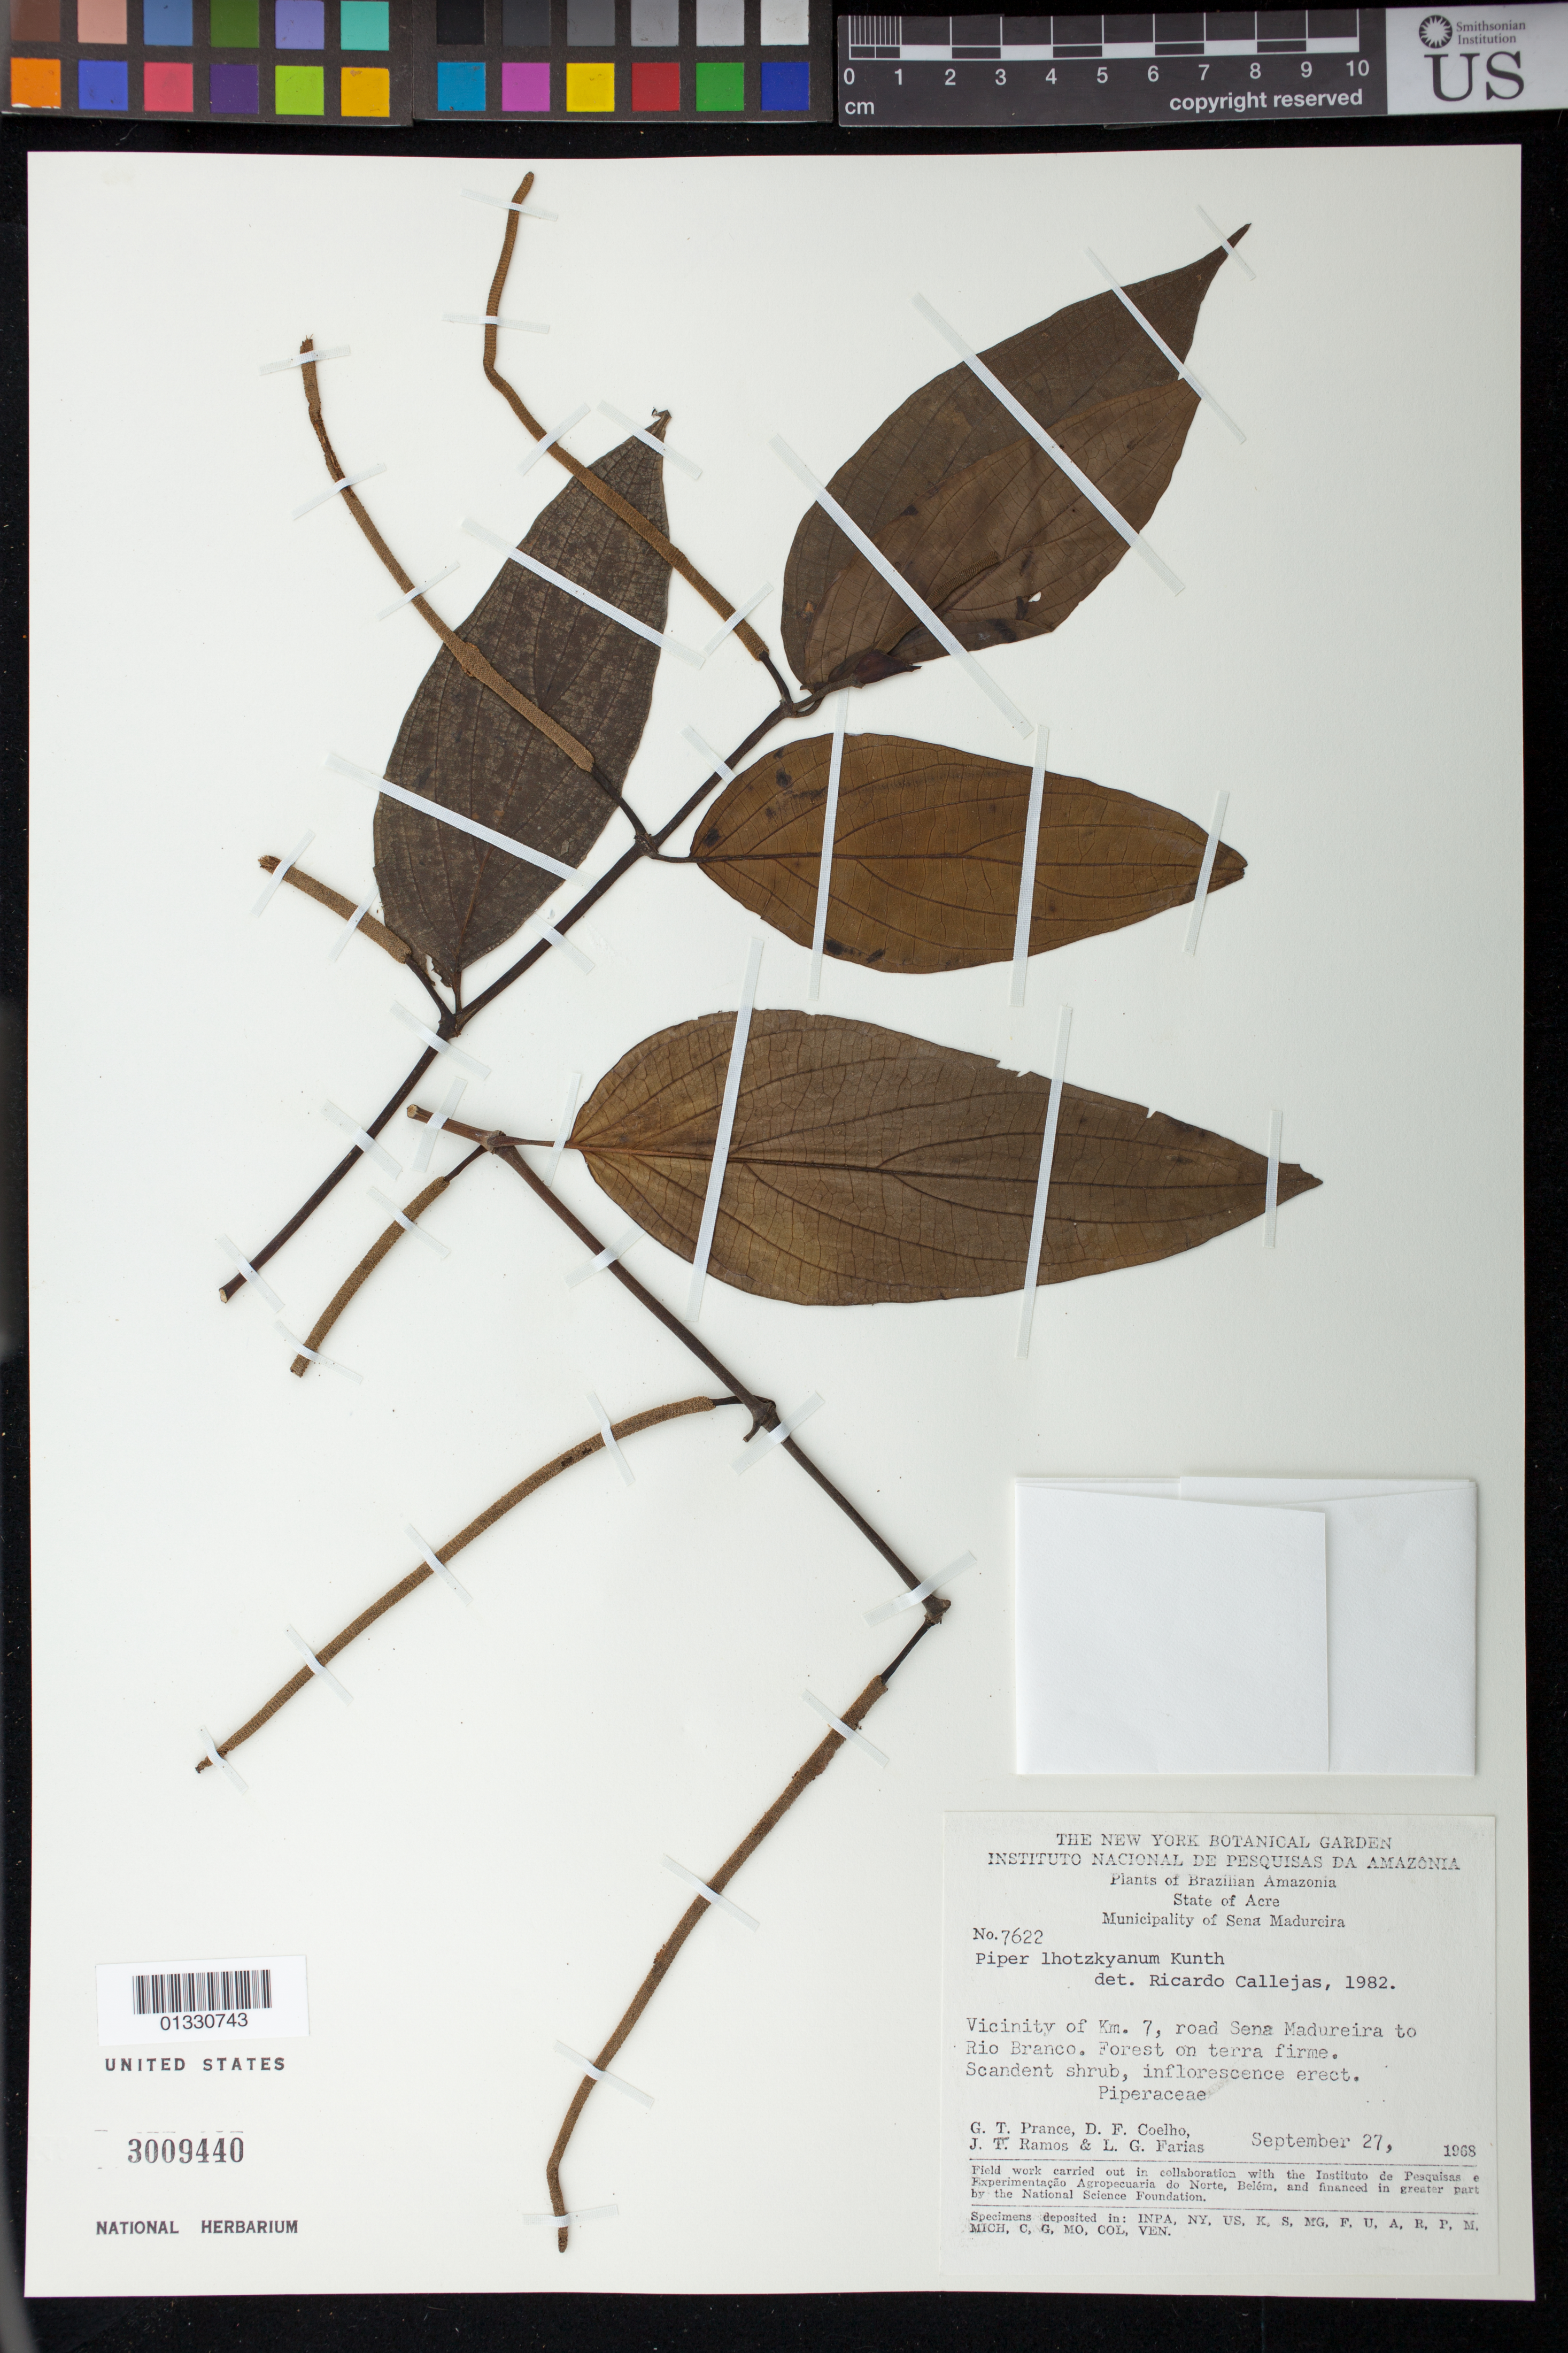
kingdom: Plantae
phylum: Tracheophyta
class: Magnoliopsida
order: Piperales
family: Piperaceae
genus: Piper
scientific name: Piper lhotskyanum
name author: Kunth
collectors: G. T. Prance, D. F. Coêlho, J. F. Ramos & L. G. Farias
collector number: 7622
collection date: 1968-09-27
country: Brazil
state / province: Acre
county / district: Sena Madureira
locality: Vicinity of km 7, road Sena Madureira to Rio Branco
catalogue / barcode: US 3009440